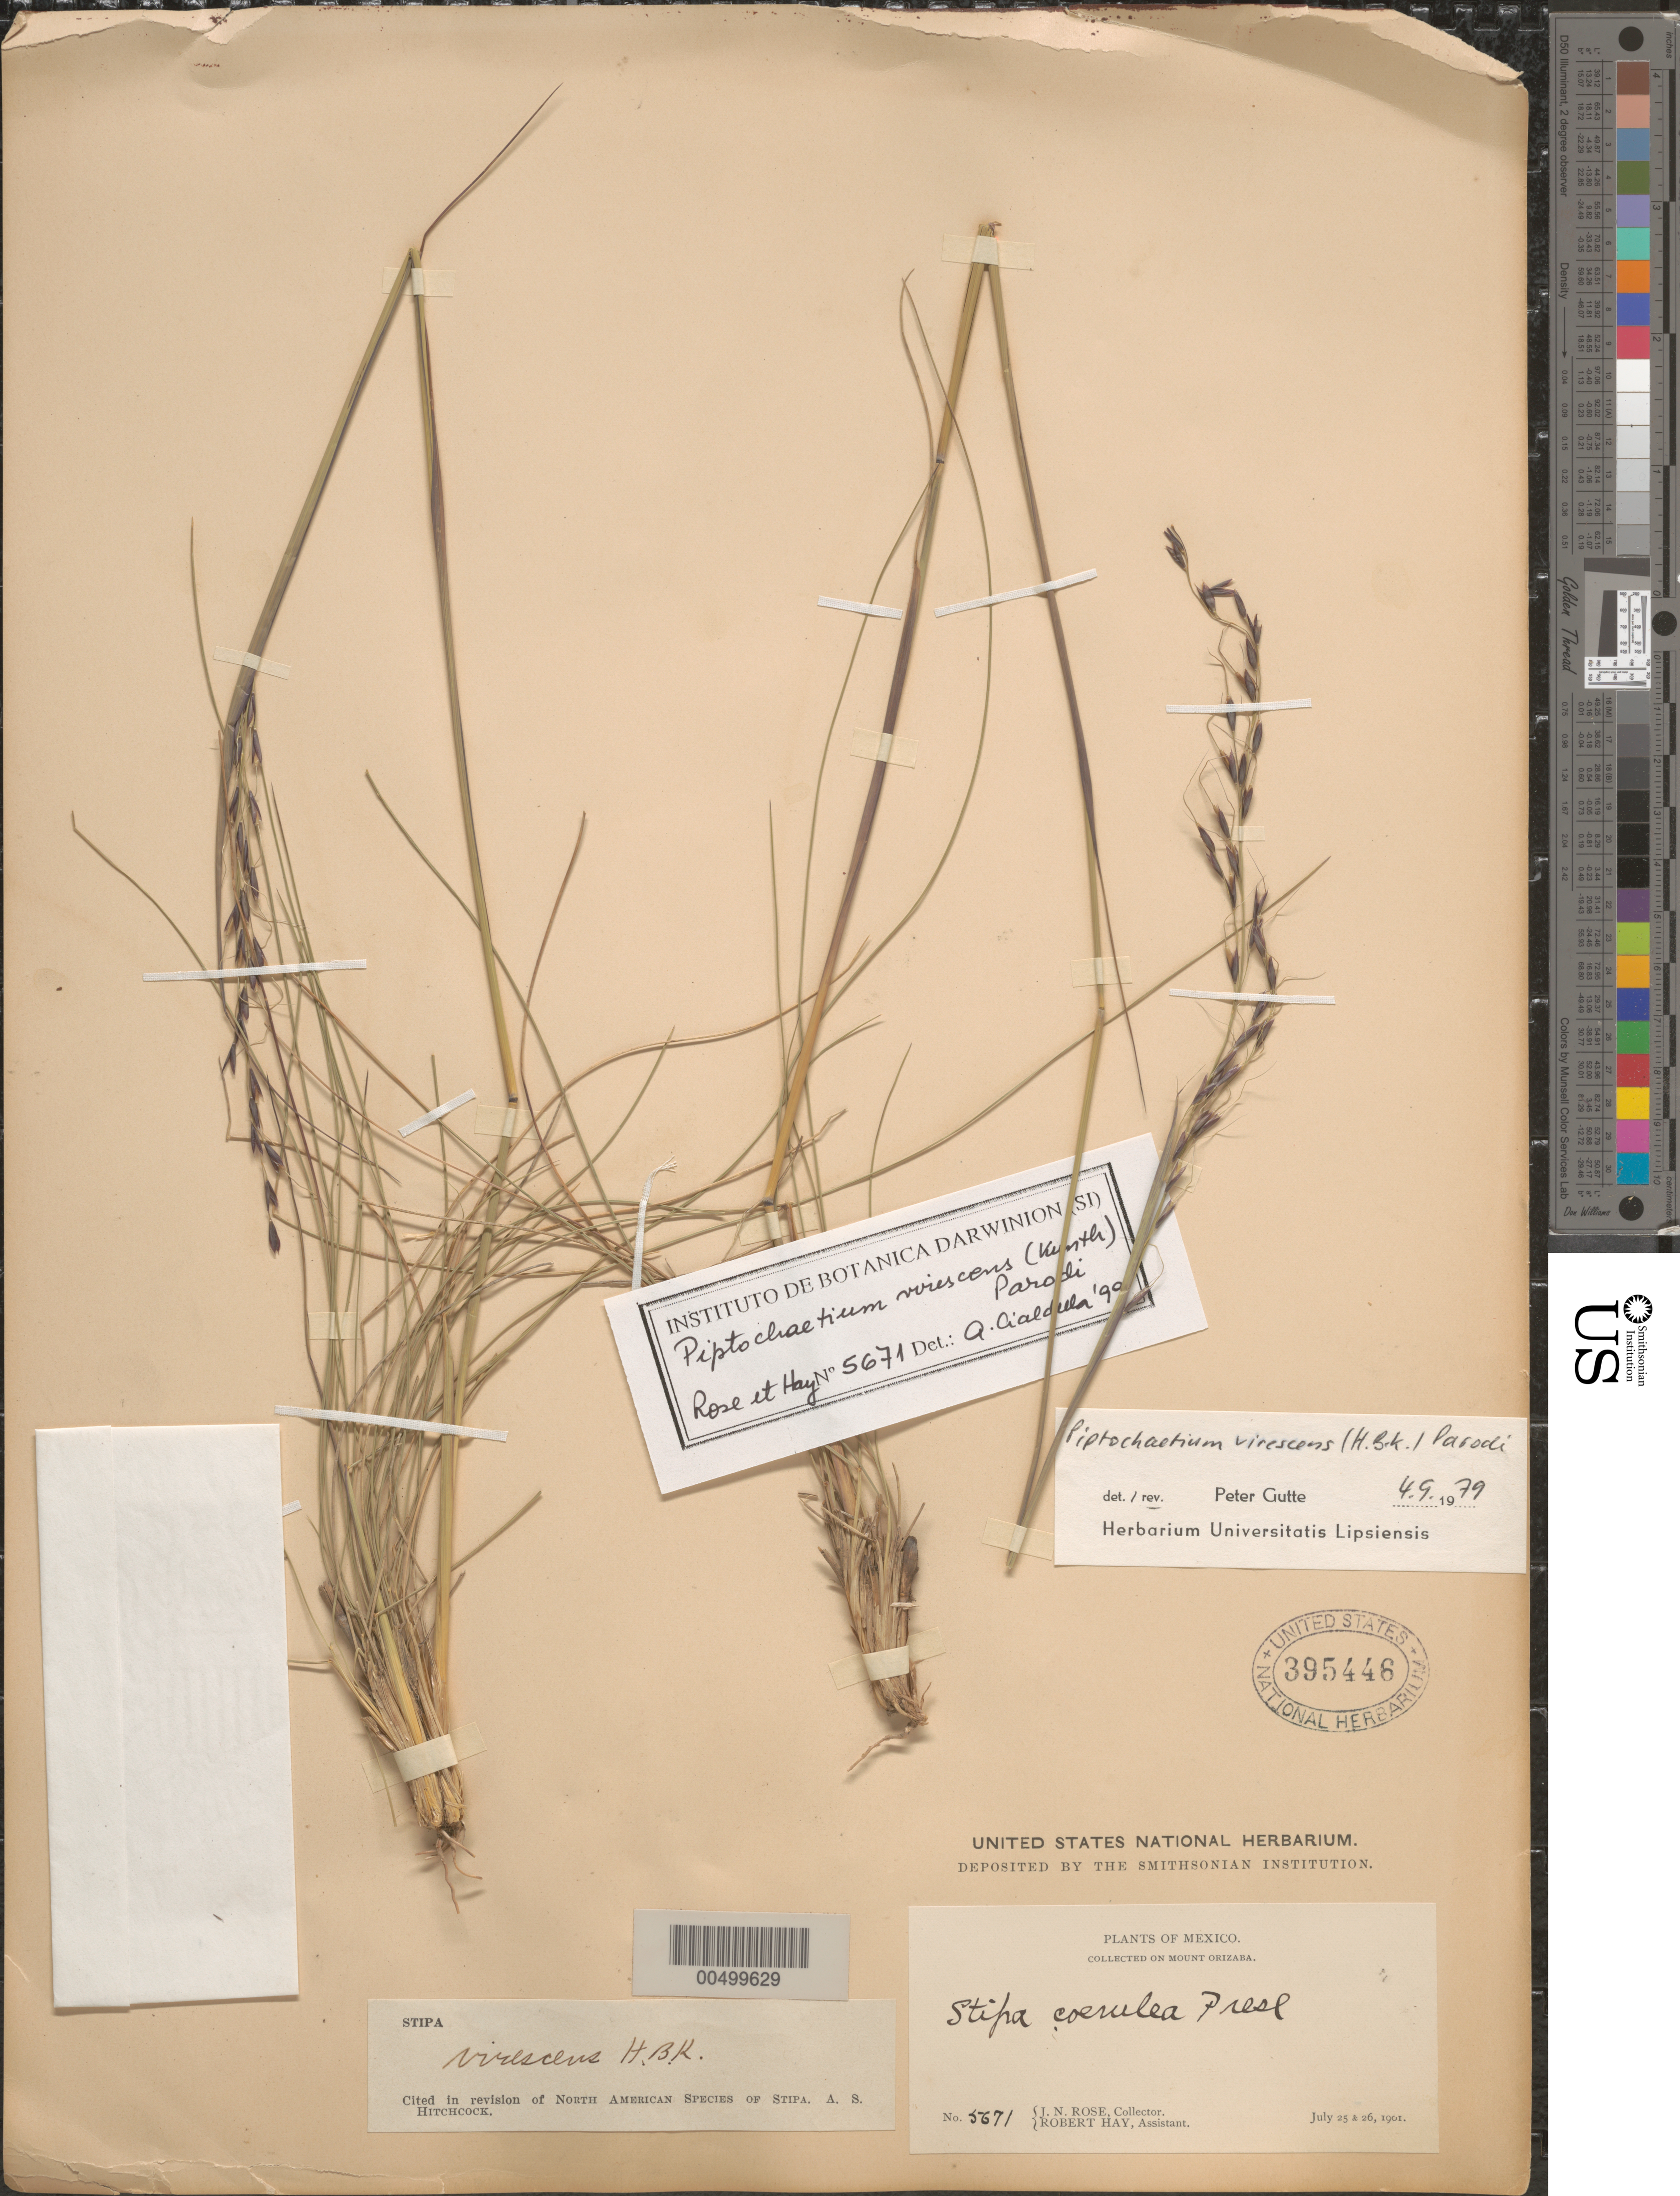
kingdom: Plantae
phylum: Tracheophyta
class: Liliopsida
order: Poales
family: Poaceae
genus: Piptochaetium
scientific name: Piptochaetium virescens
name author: (Kunth) Parodi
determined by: Gutte, P.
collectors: J. N. Rose & R. H. Hay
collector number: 5671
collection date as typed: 25 Jul 1901 and 26 Jul 1901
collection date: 1901-07-25,1901-07-26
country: Mexico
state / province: Veracruz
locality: Mt Orizaba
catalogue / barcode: US 395446